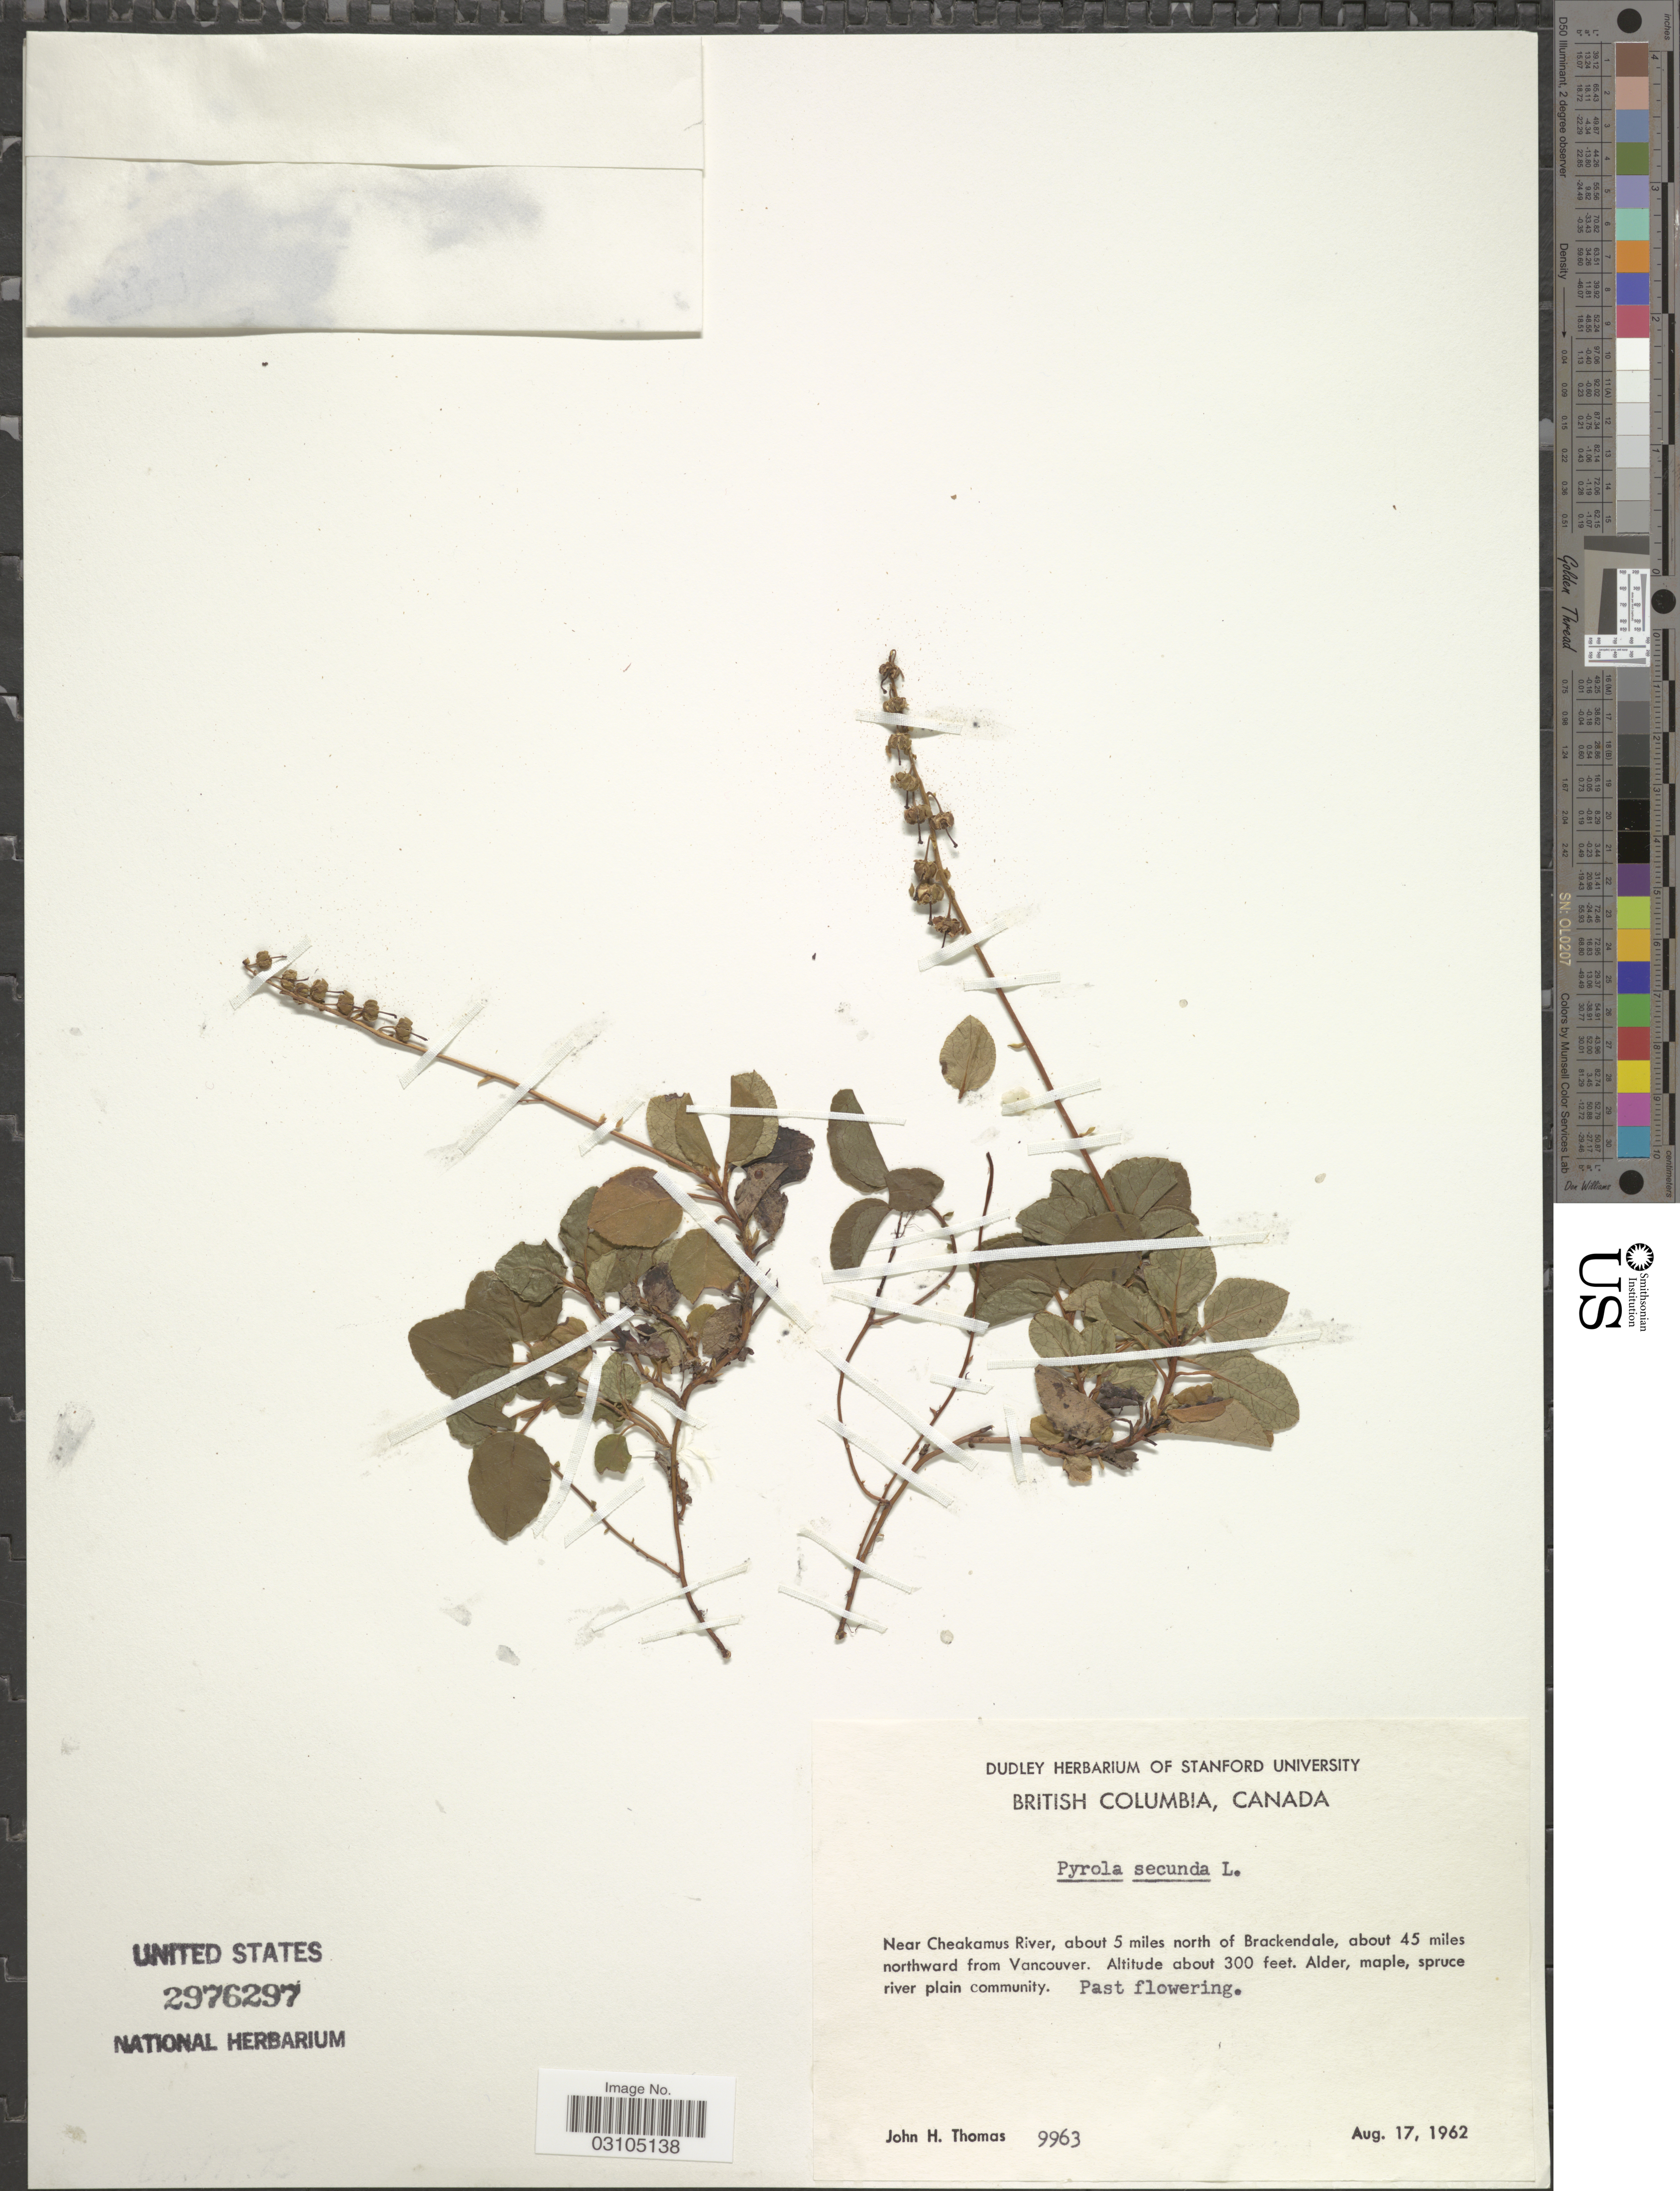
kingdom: Plantae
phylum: Tracheophyta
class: Magnoliopsida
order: Ericales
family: Ericaceae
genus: Orthilia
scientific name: Orthilia secunda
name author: (L.) House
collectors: J. H. Thomas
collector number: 9963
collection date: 1962-08-17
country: Canada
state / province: British Columbia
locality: Near Cheakamus River, about 5 miles north of Brackendale, about 45 miles northward from Vancouver.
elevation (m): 91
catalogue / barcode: US 2976297